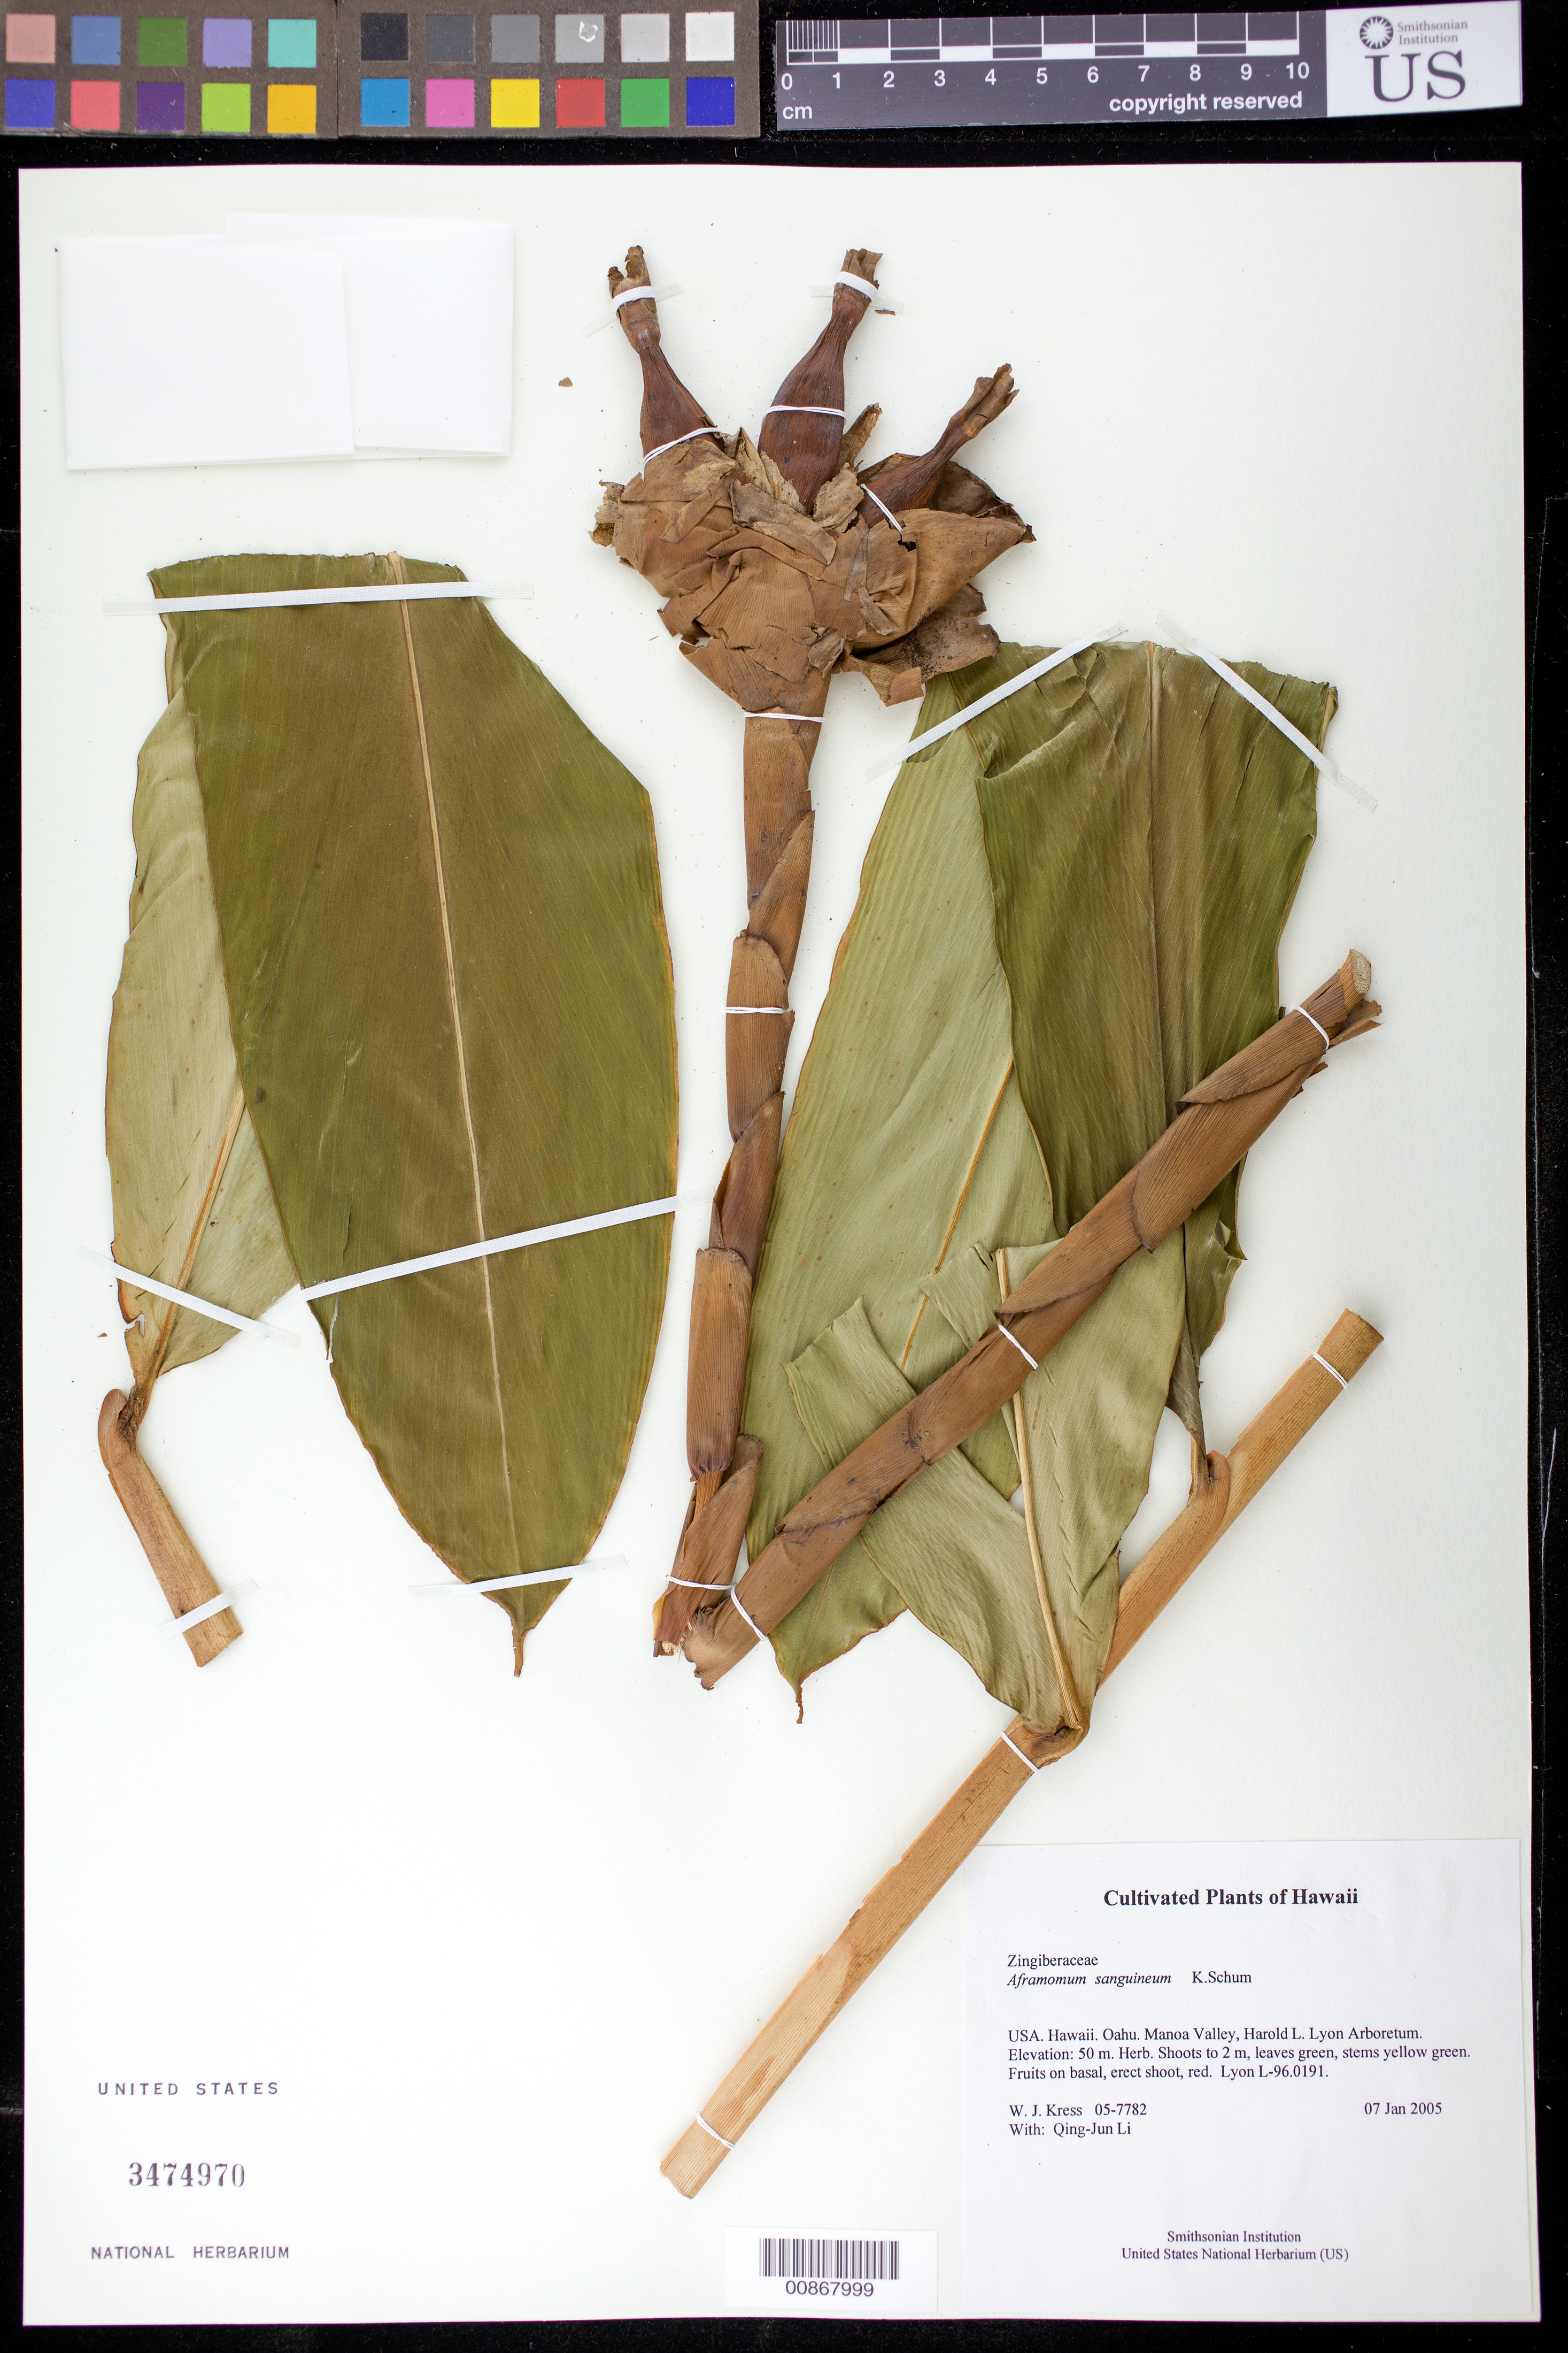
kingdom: Plantae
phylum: Tracheophyta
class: Liliopsida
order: Zingiberales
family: Zingiberaceae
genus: Aframomum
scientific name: Aframomum sanguineum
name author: (K. Schum.) K. Schum.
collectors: W. J. Kress & Q. J. Li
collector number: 05-7782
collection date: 2005-01-07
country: United States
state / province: Hawaii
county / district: Honolulu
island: Oahu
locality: Manoa Valley, Harold L. Lyon Arboretum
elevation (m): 50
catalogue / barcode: US 3474970